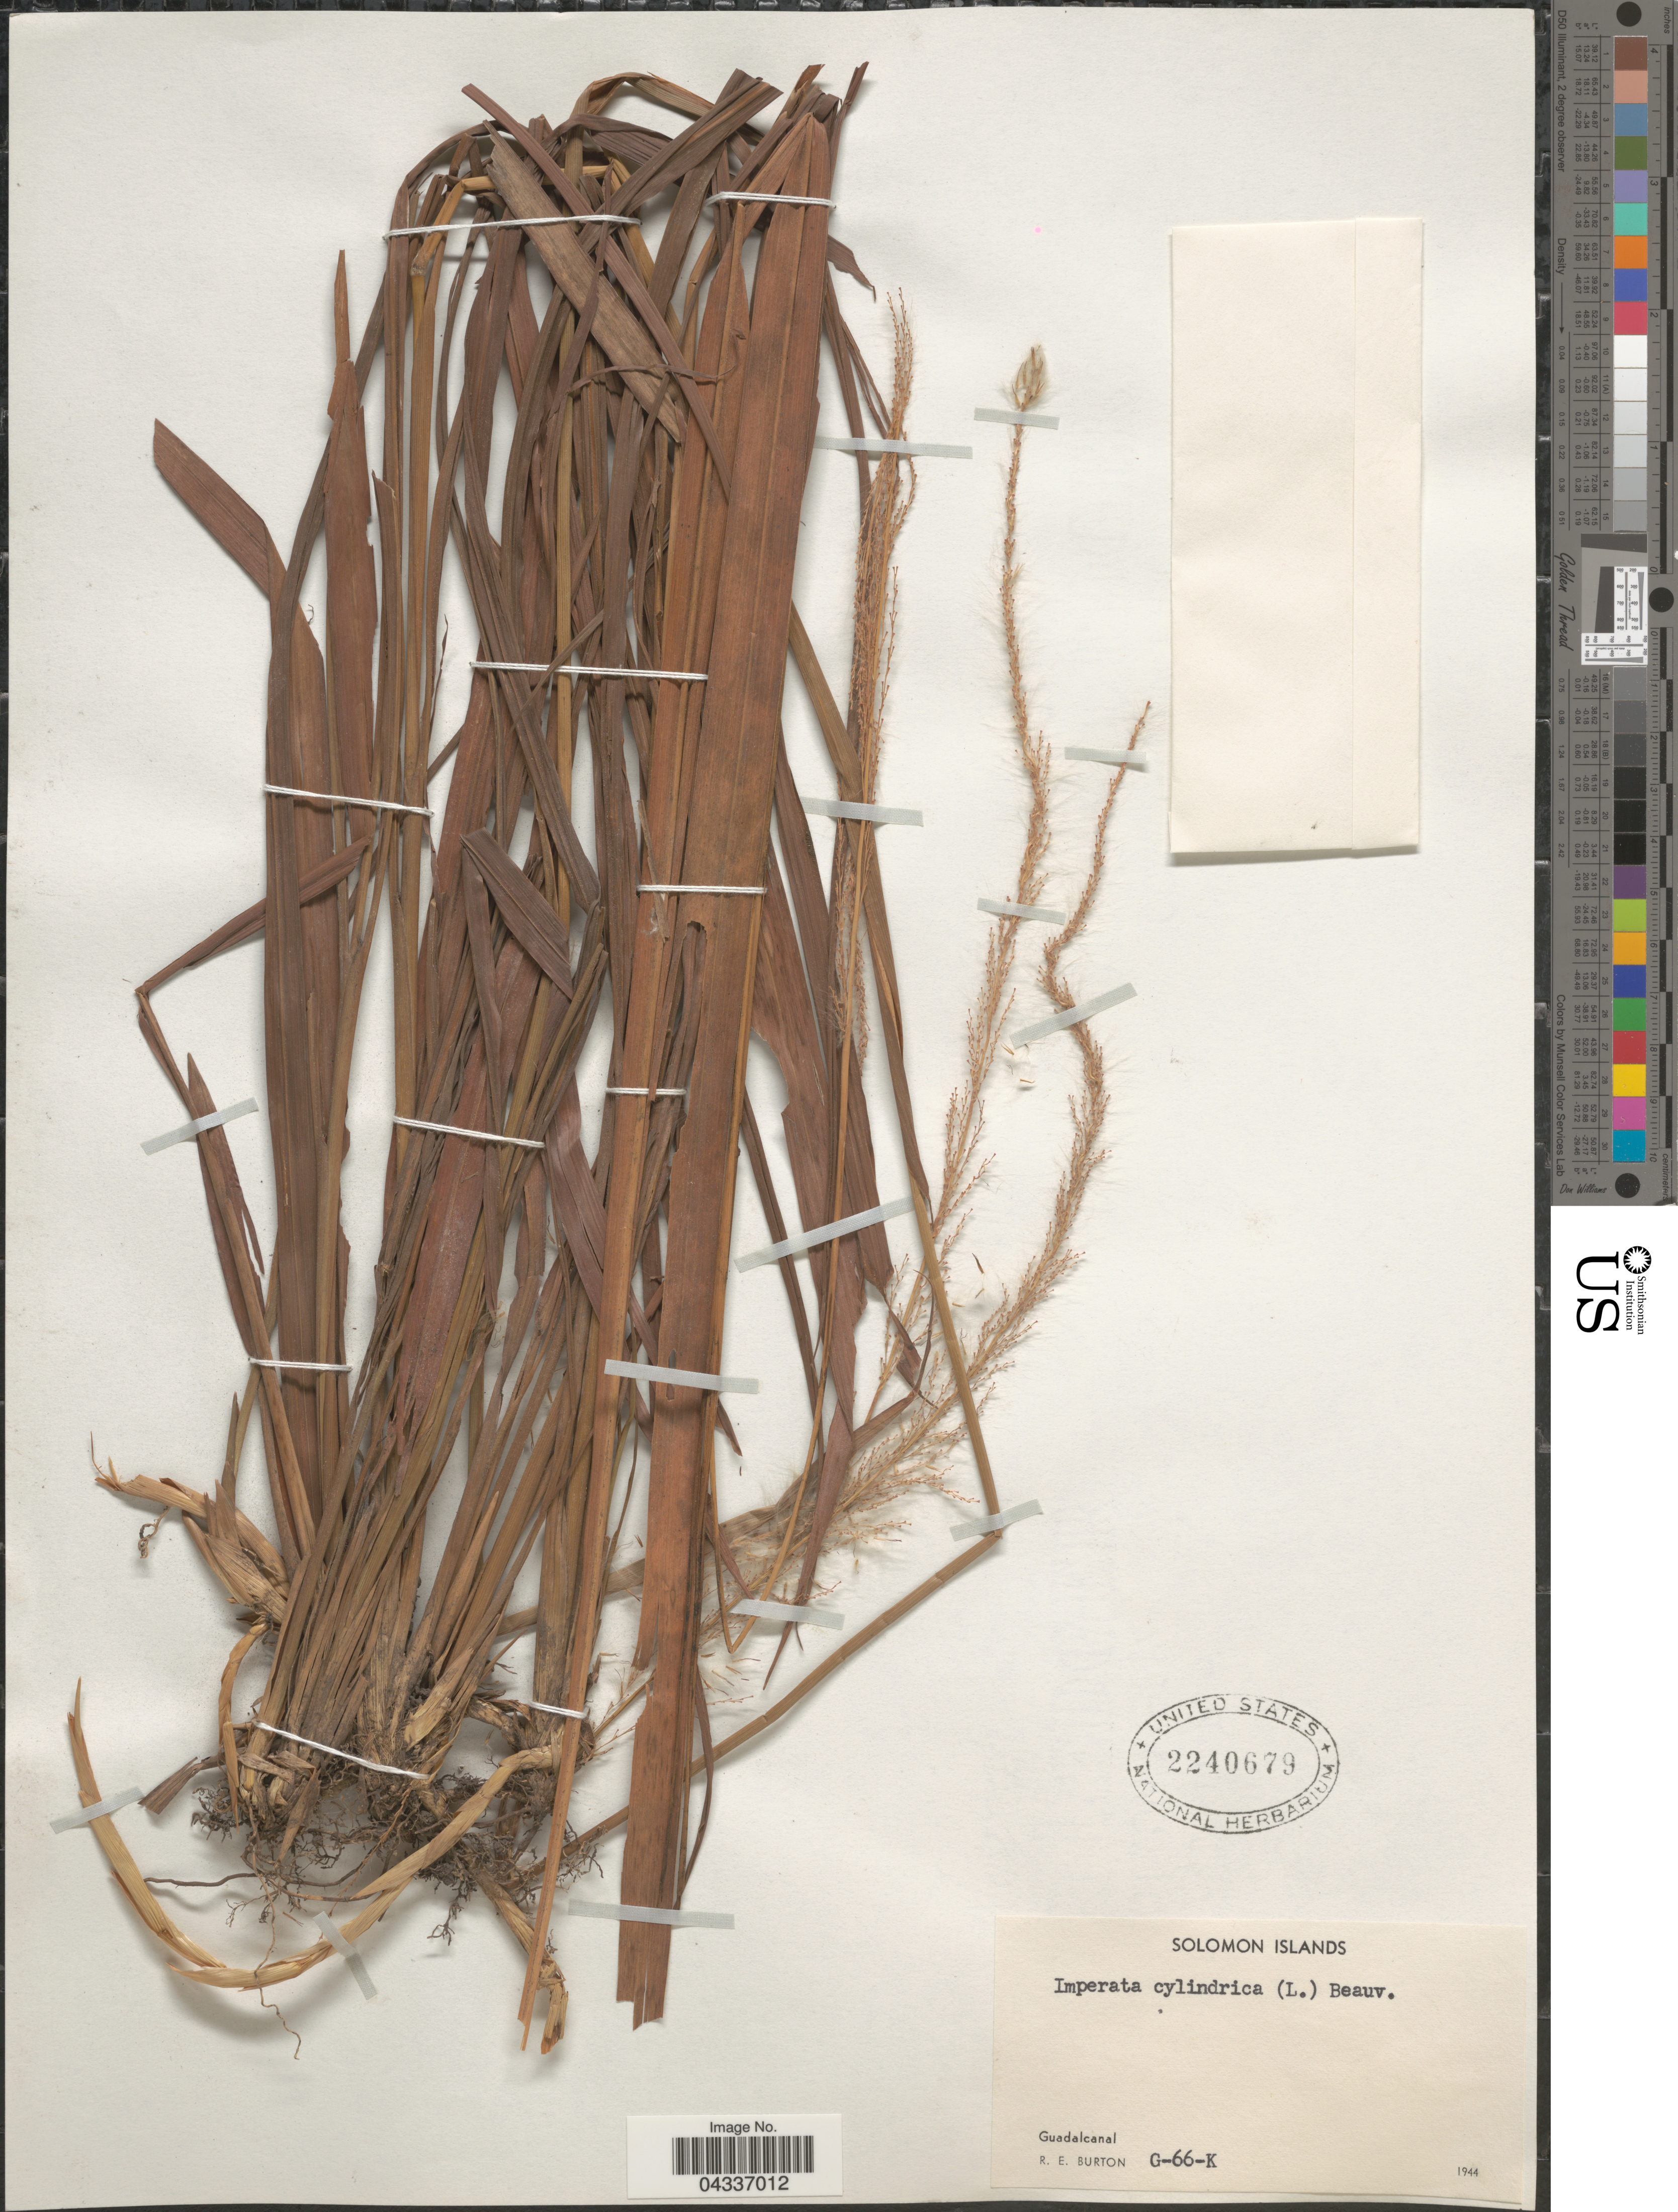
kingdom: Plantae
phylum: Tracheophyta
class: Liliopsida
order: Poales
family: Poaceae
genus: Imperata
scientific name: Imperata cylindrica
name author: (L.) P. Beauv.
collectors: R. Burton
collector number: G-66-K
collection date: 1944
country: Solomon Islands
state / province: Solomon Islands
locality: Guadalcanal.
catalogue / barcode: US 2240679